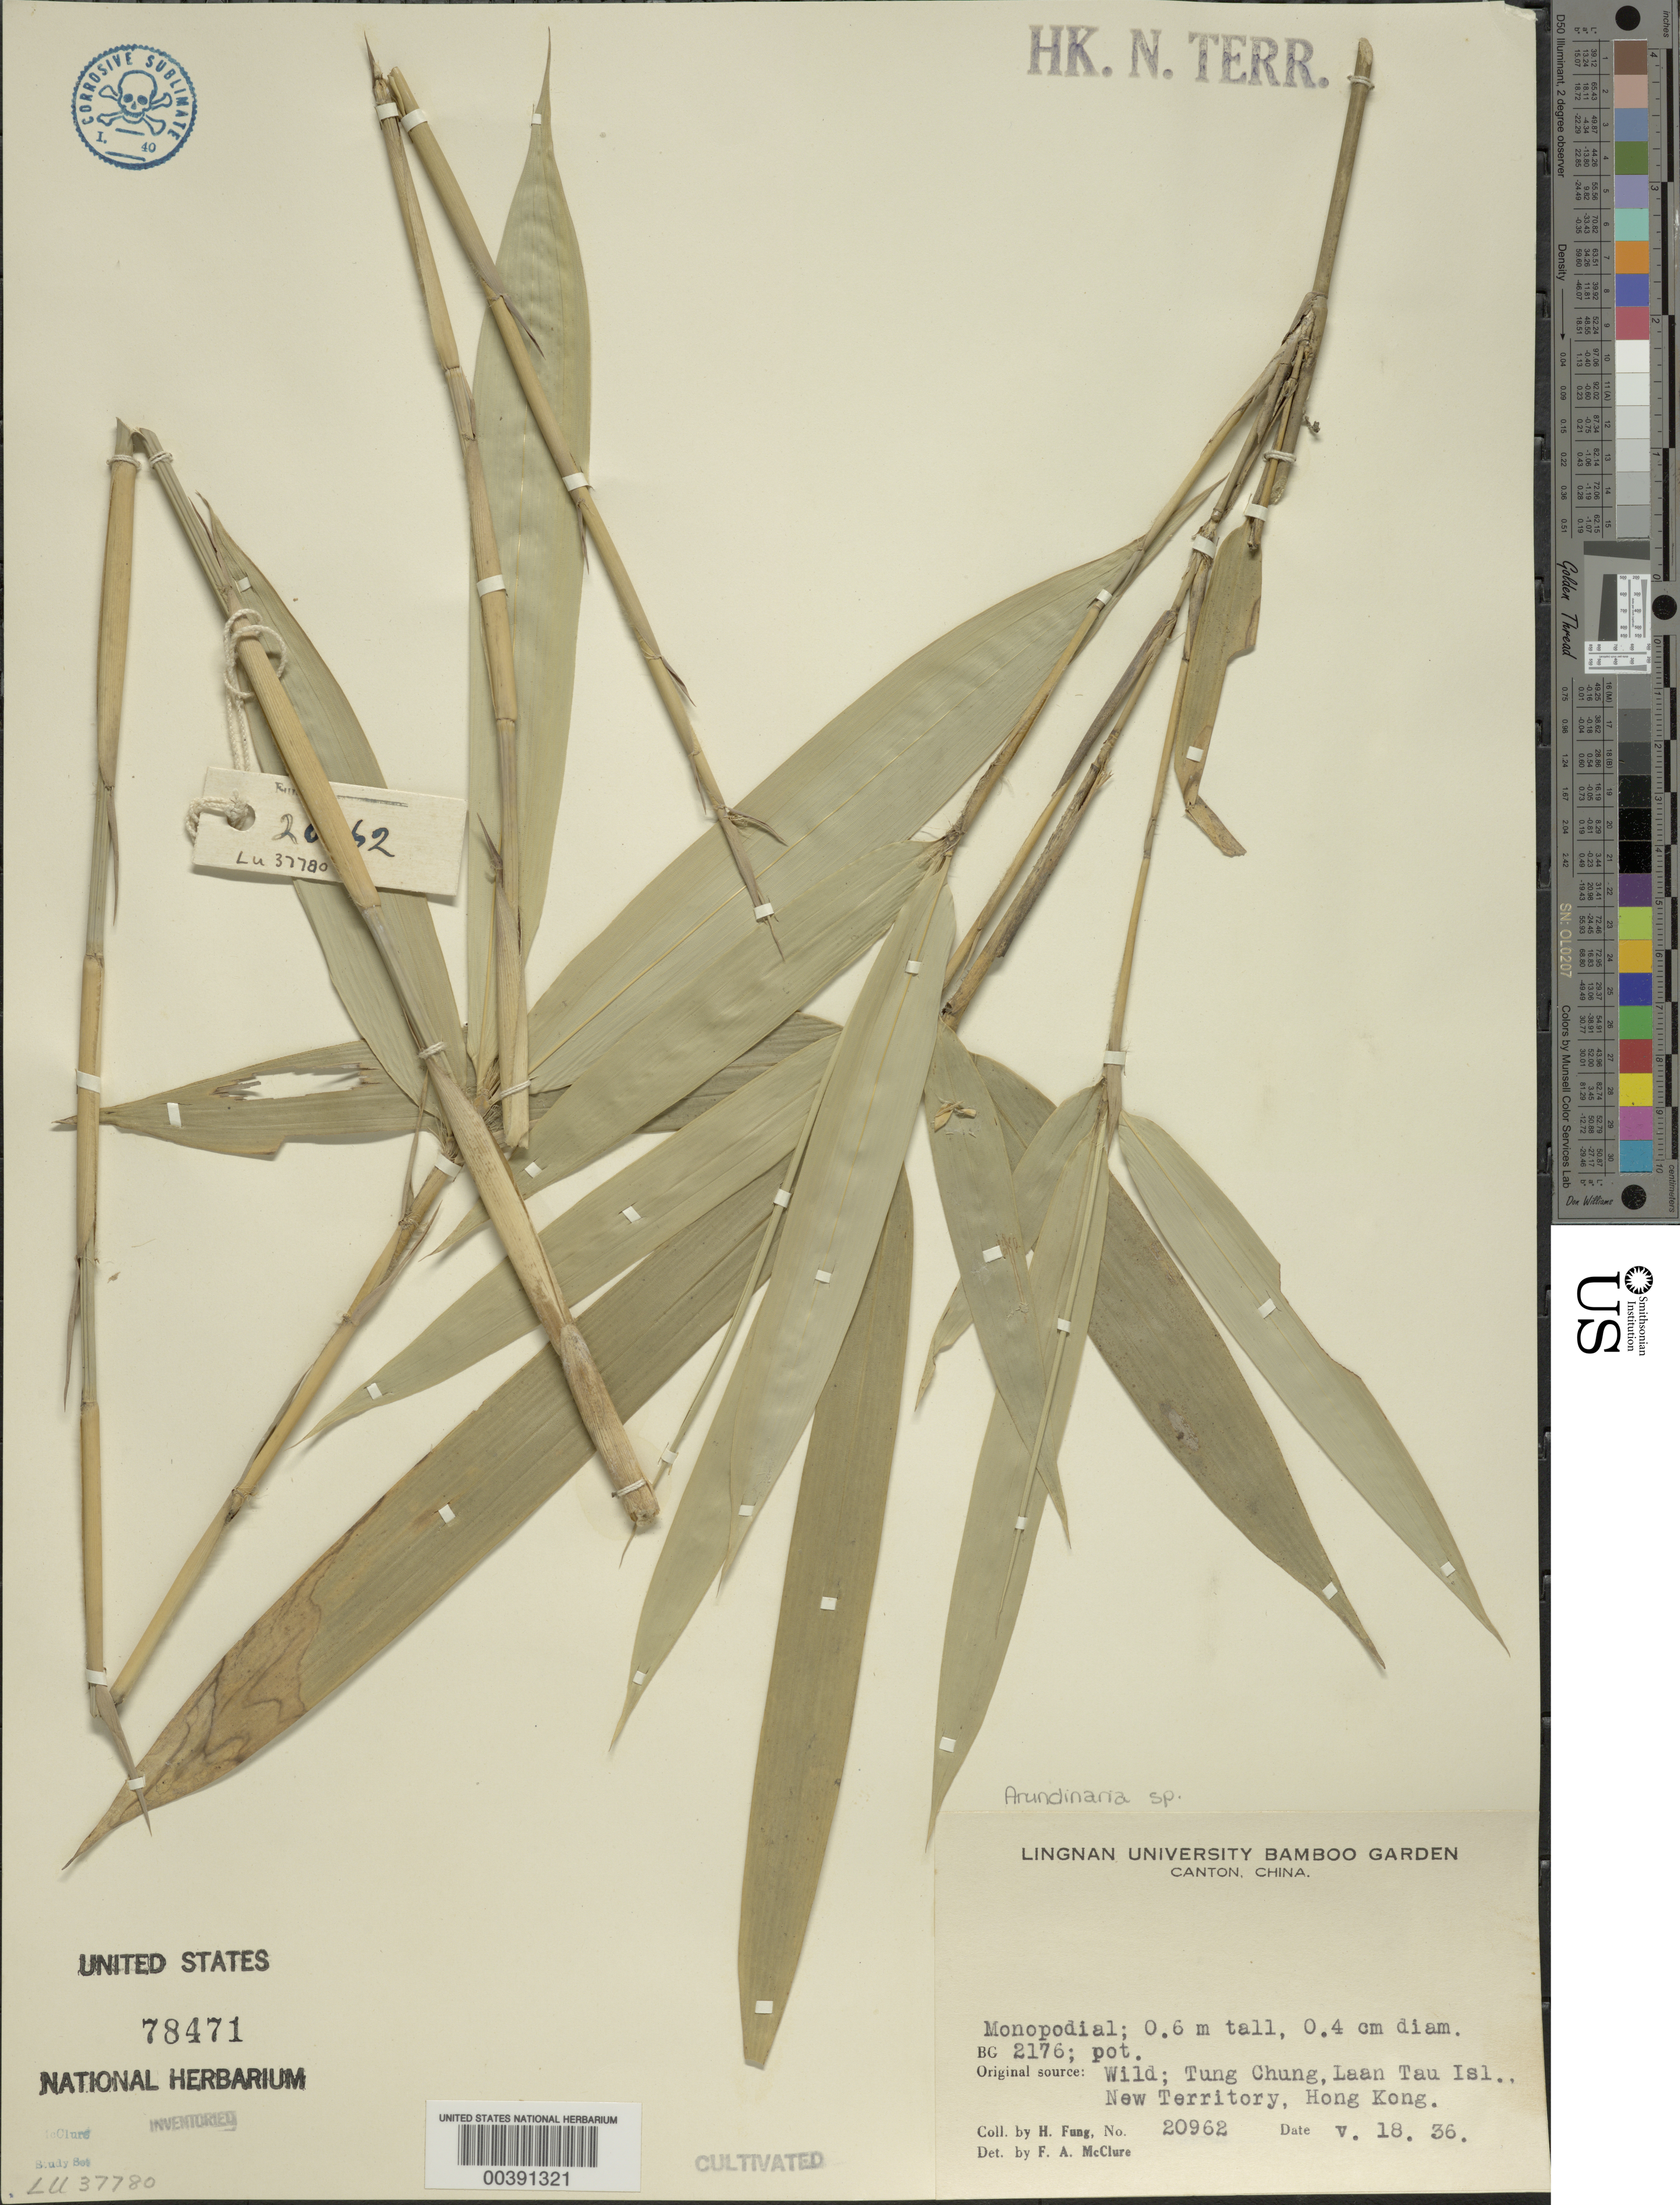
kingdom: Plantae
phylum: Tracheophyta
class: Liliopsida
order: Poales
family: Poaceae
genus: Arundinaria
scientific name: Arundinaria sp.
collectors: H. L. Fung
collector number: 20962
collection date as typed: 18 May 1936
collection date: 1936-05-18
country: China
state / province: Guangdong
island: Honam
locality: Lingnan University Bamboo Garden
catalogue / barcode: US 78471